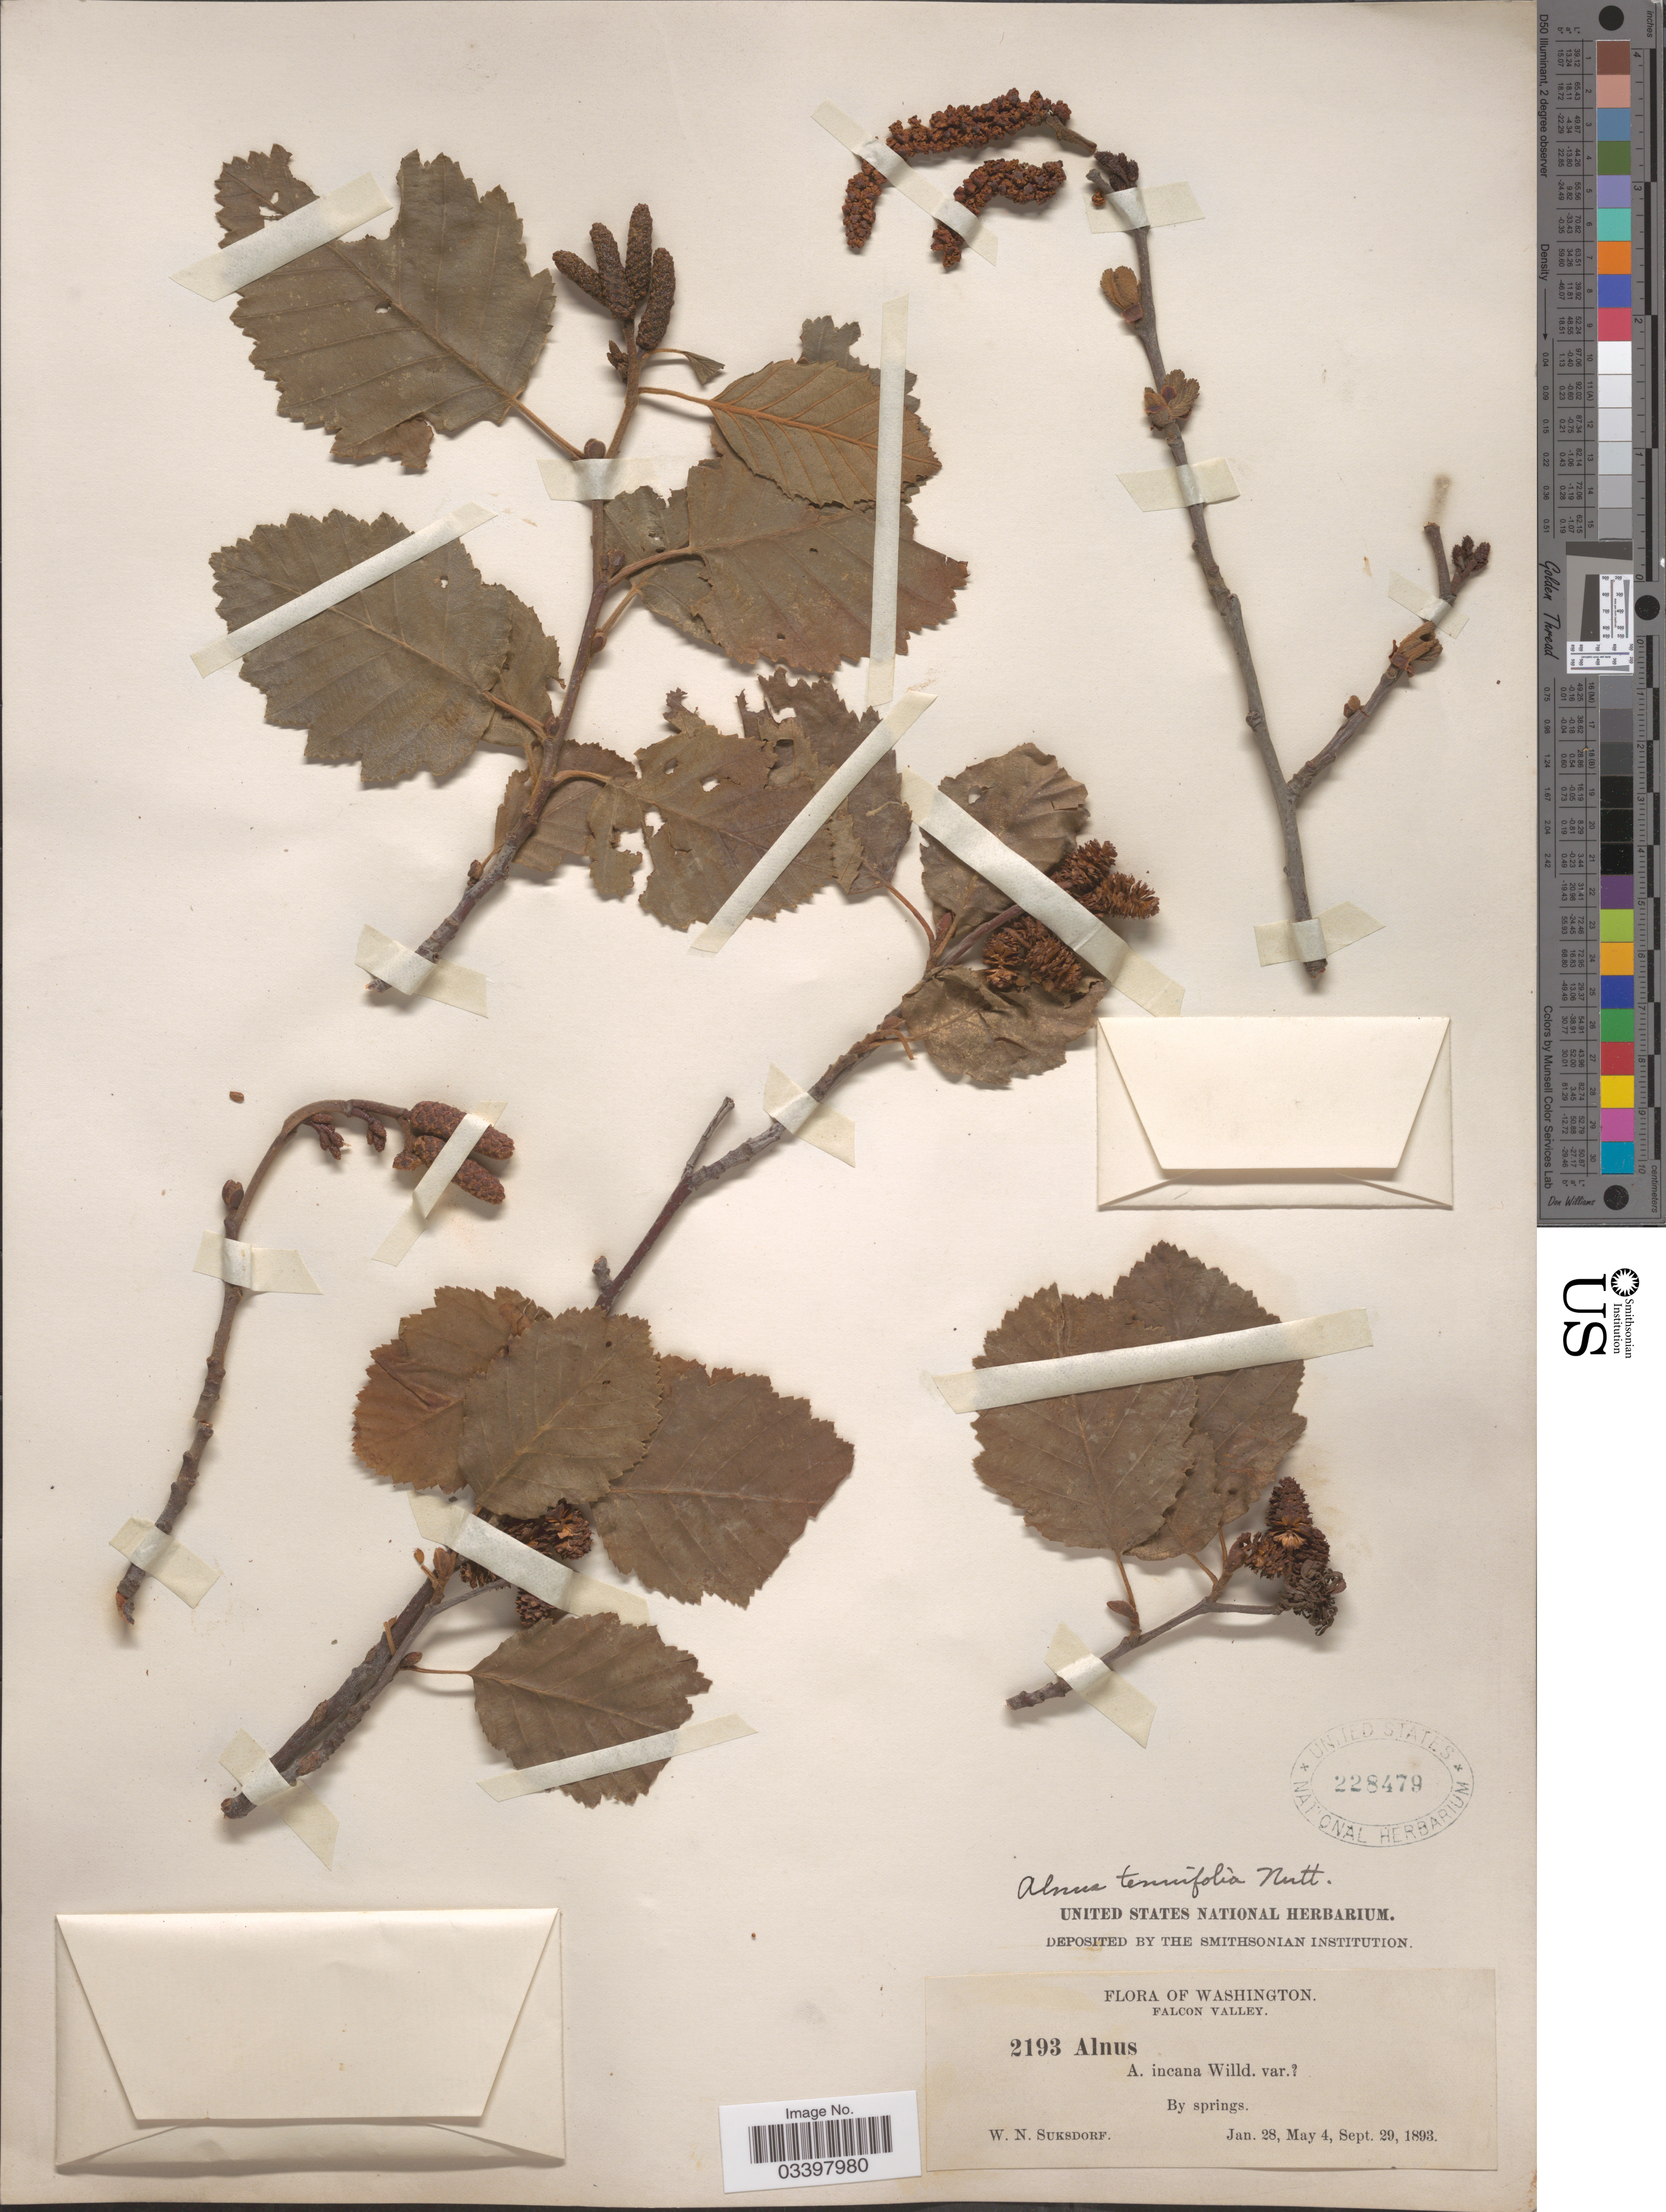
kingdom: Plantae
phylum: Tracheophyta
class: Magnoliopsida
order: Fagales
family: Betulaceae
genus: Alnus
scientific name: Alnus incana subsp. tenuifolia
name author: (Nutt.) Breitung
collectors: W. N. Suksdorf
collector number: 2193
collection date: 1893-01-28/1893-09-29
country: United States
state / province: Washington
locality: Falcon Valley. By springs.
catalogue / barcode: US 228479